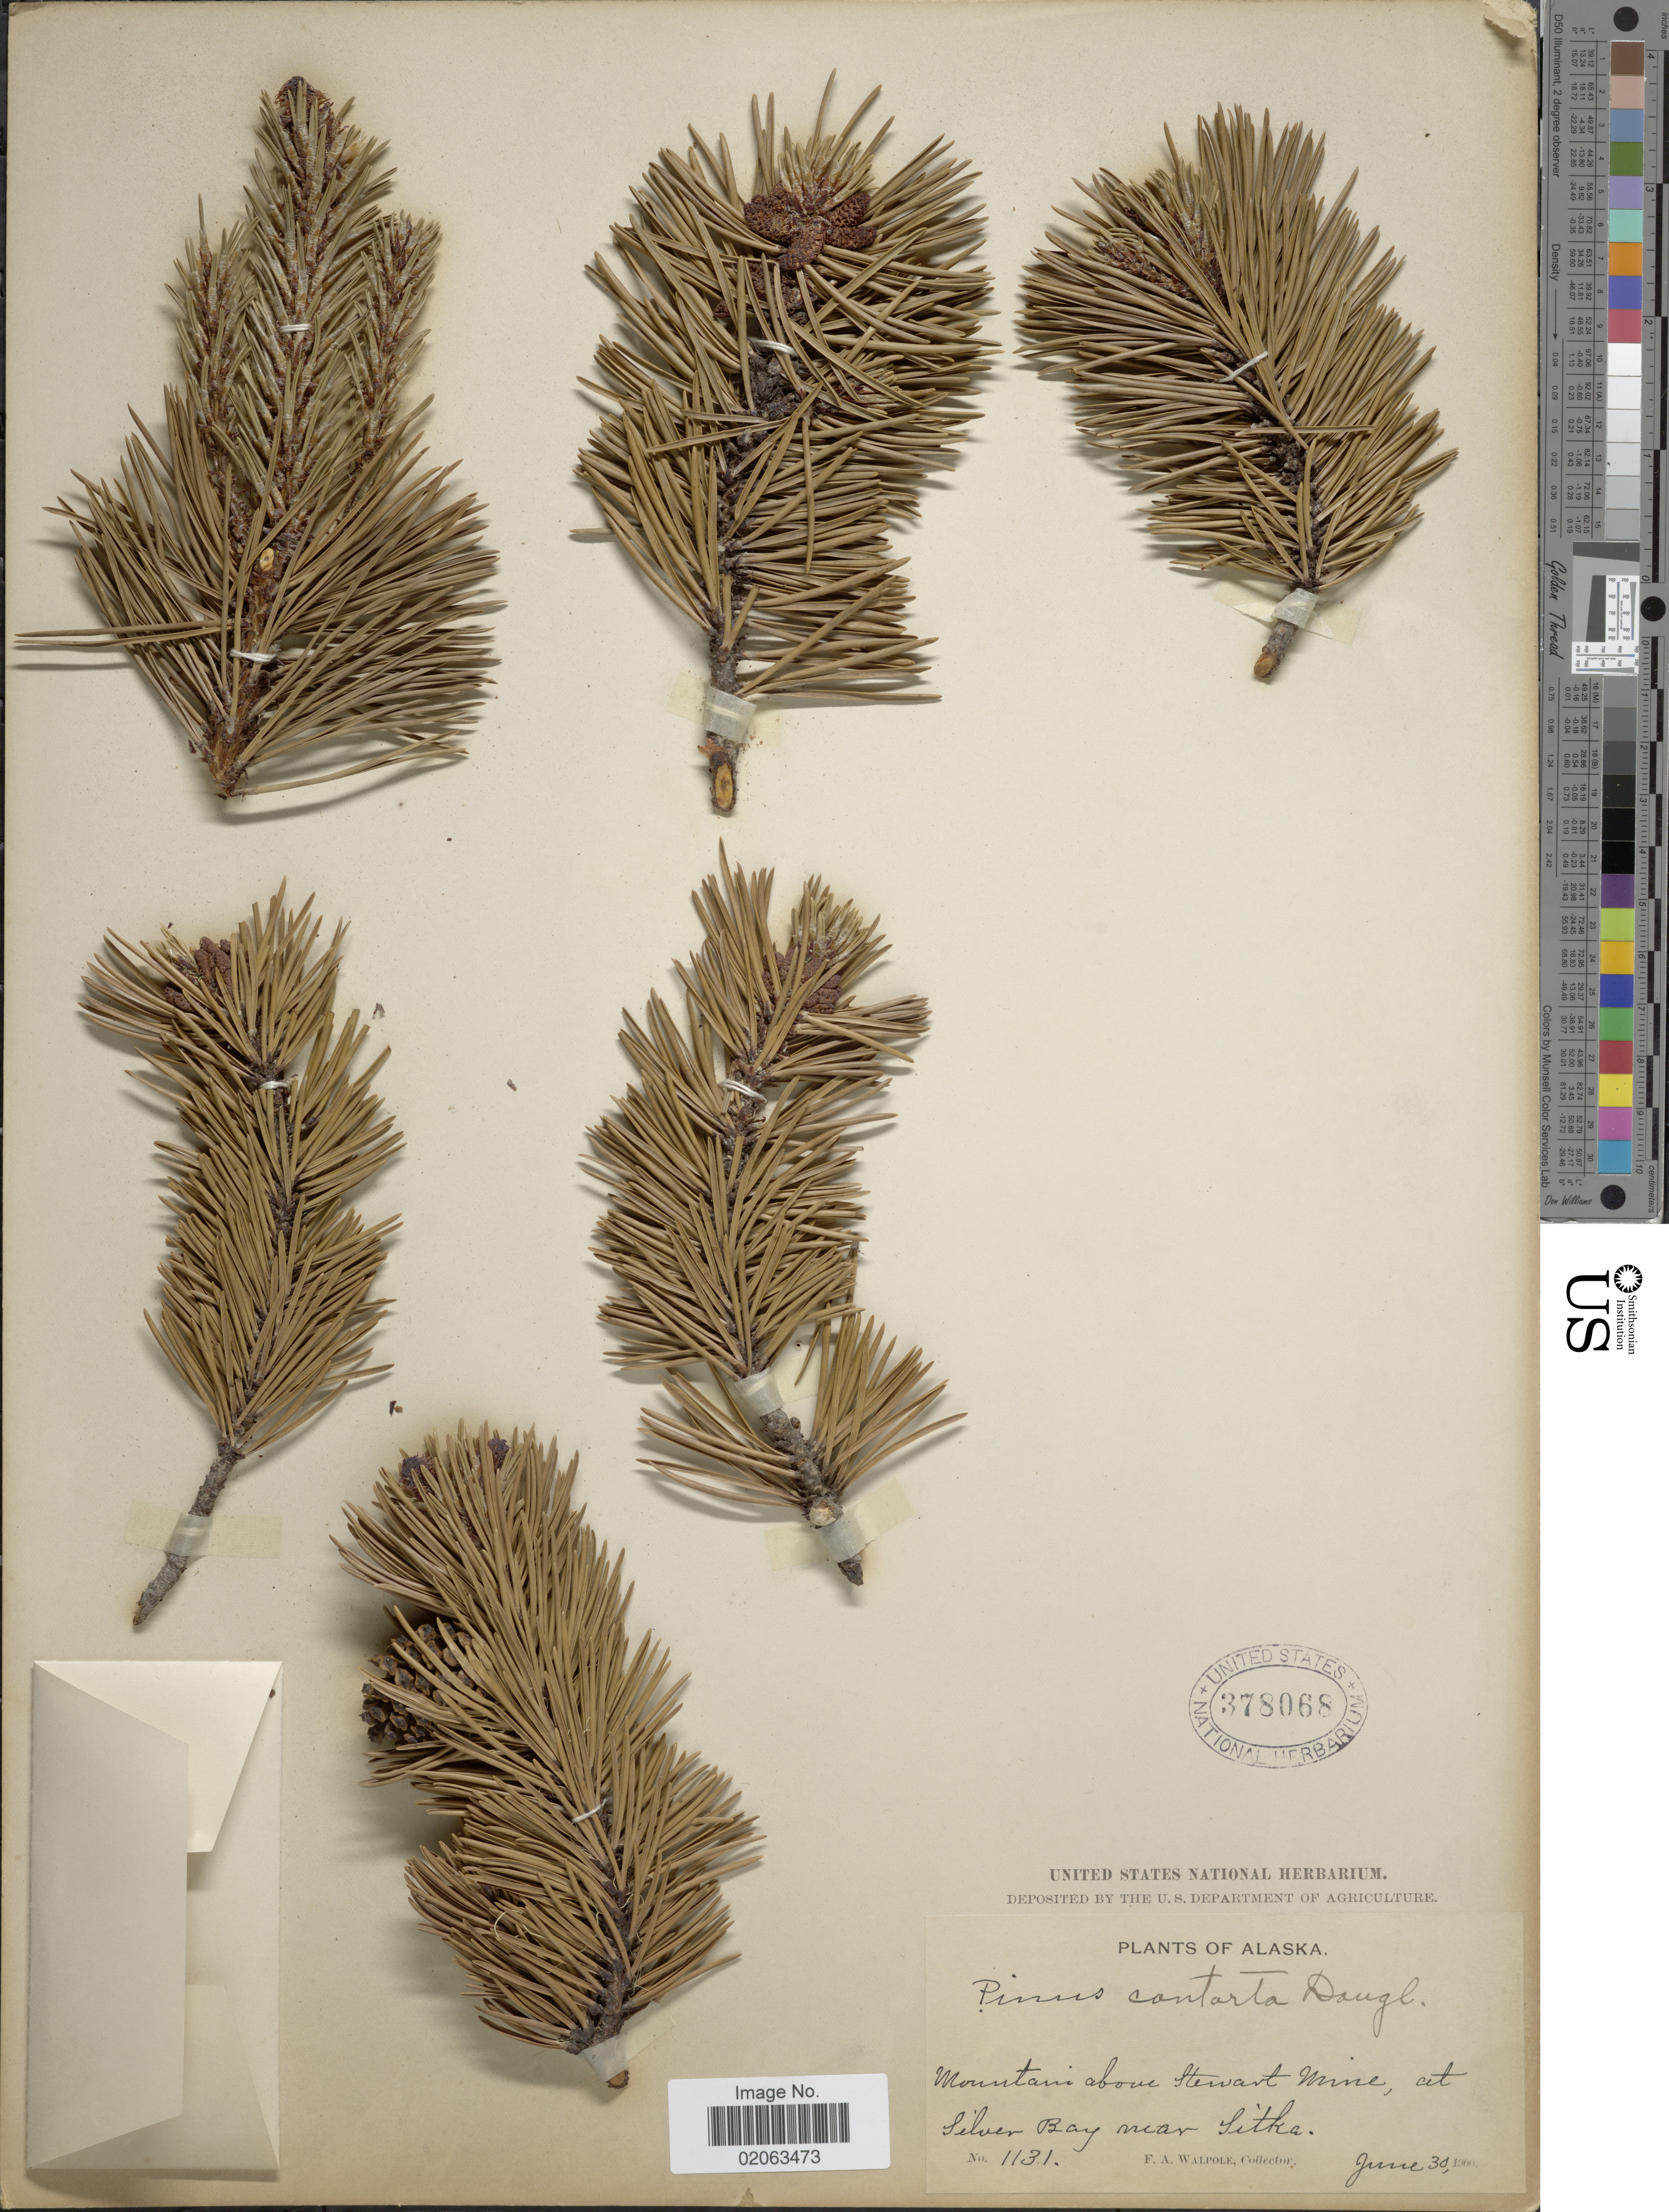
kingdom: Plantae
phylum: Tracheophyta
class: Pinopsida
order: Pinales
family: Pinaceae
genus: Pinus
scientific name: Pinus contorta var. contorta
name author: Douglas ex Loudon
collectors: F. Walpole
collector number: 1131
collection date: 1900-06-30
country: United States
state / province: Alaska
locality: Mountain, above Steward Mine, at Silver Bay near Sitka.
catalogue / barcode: US 378068